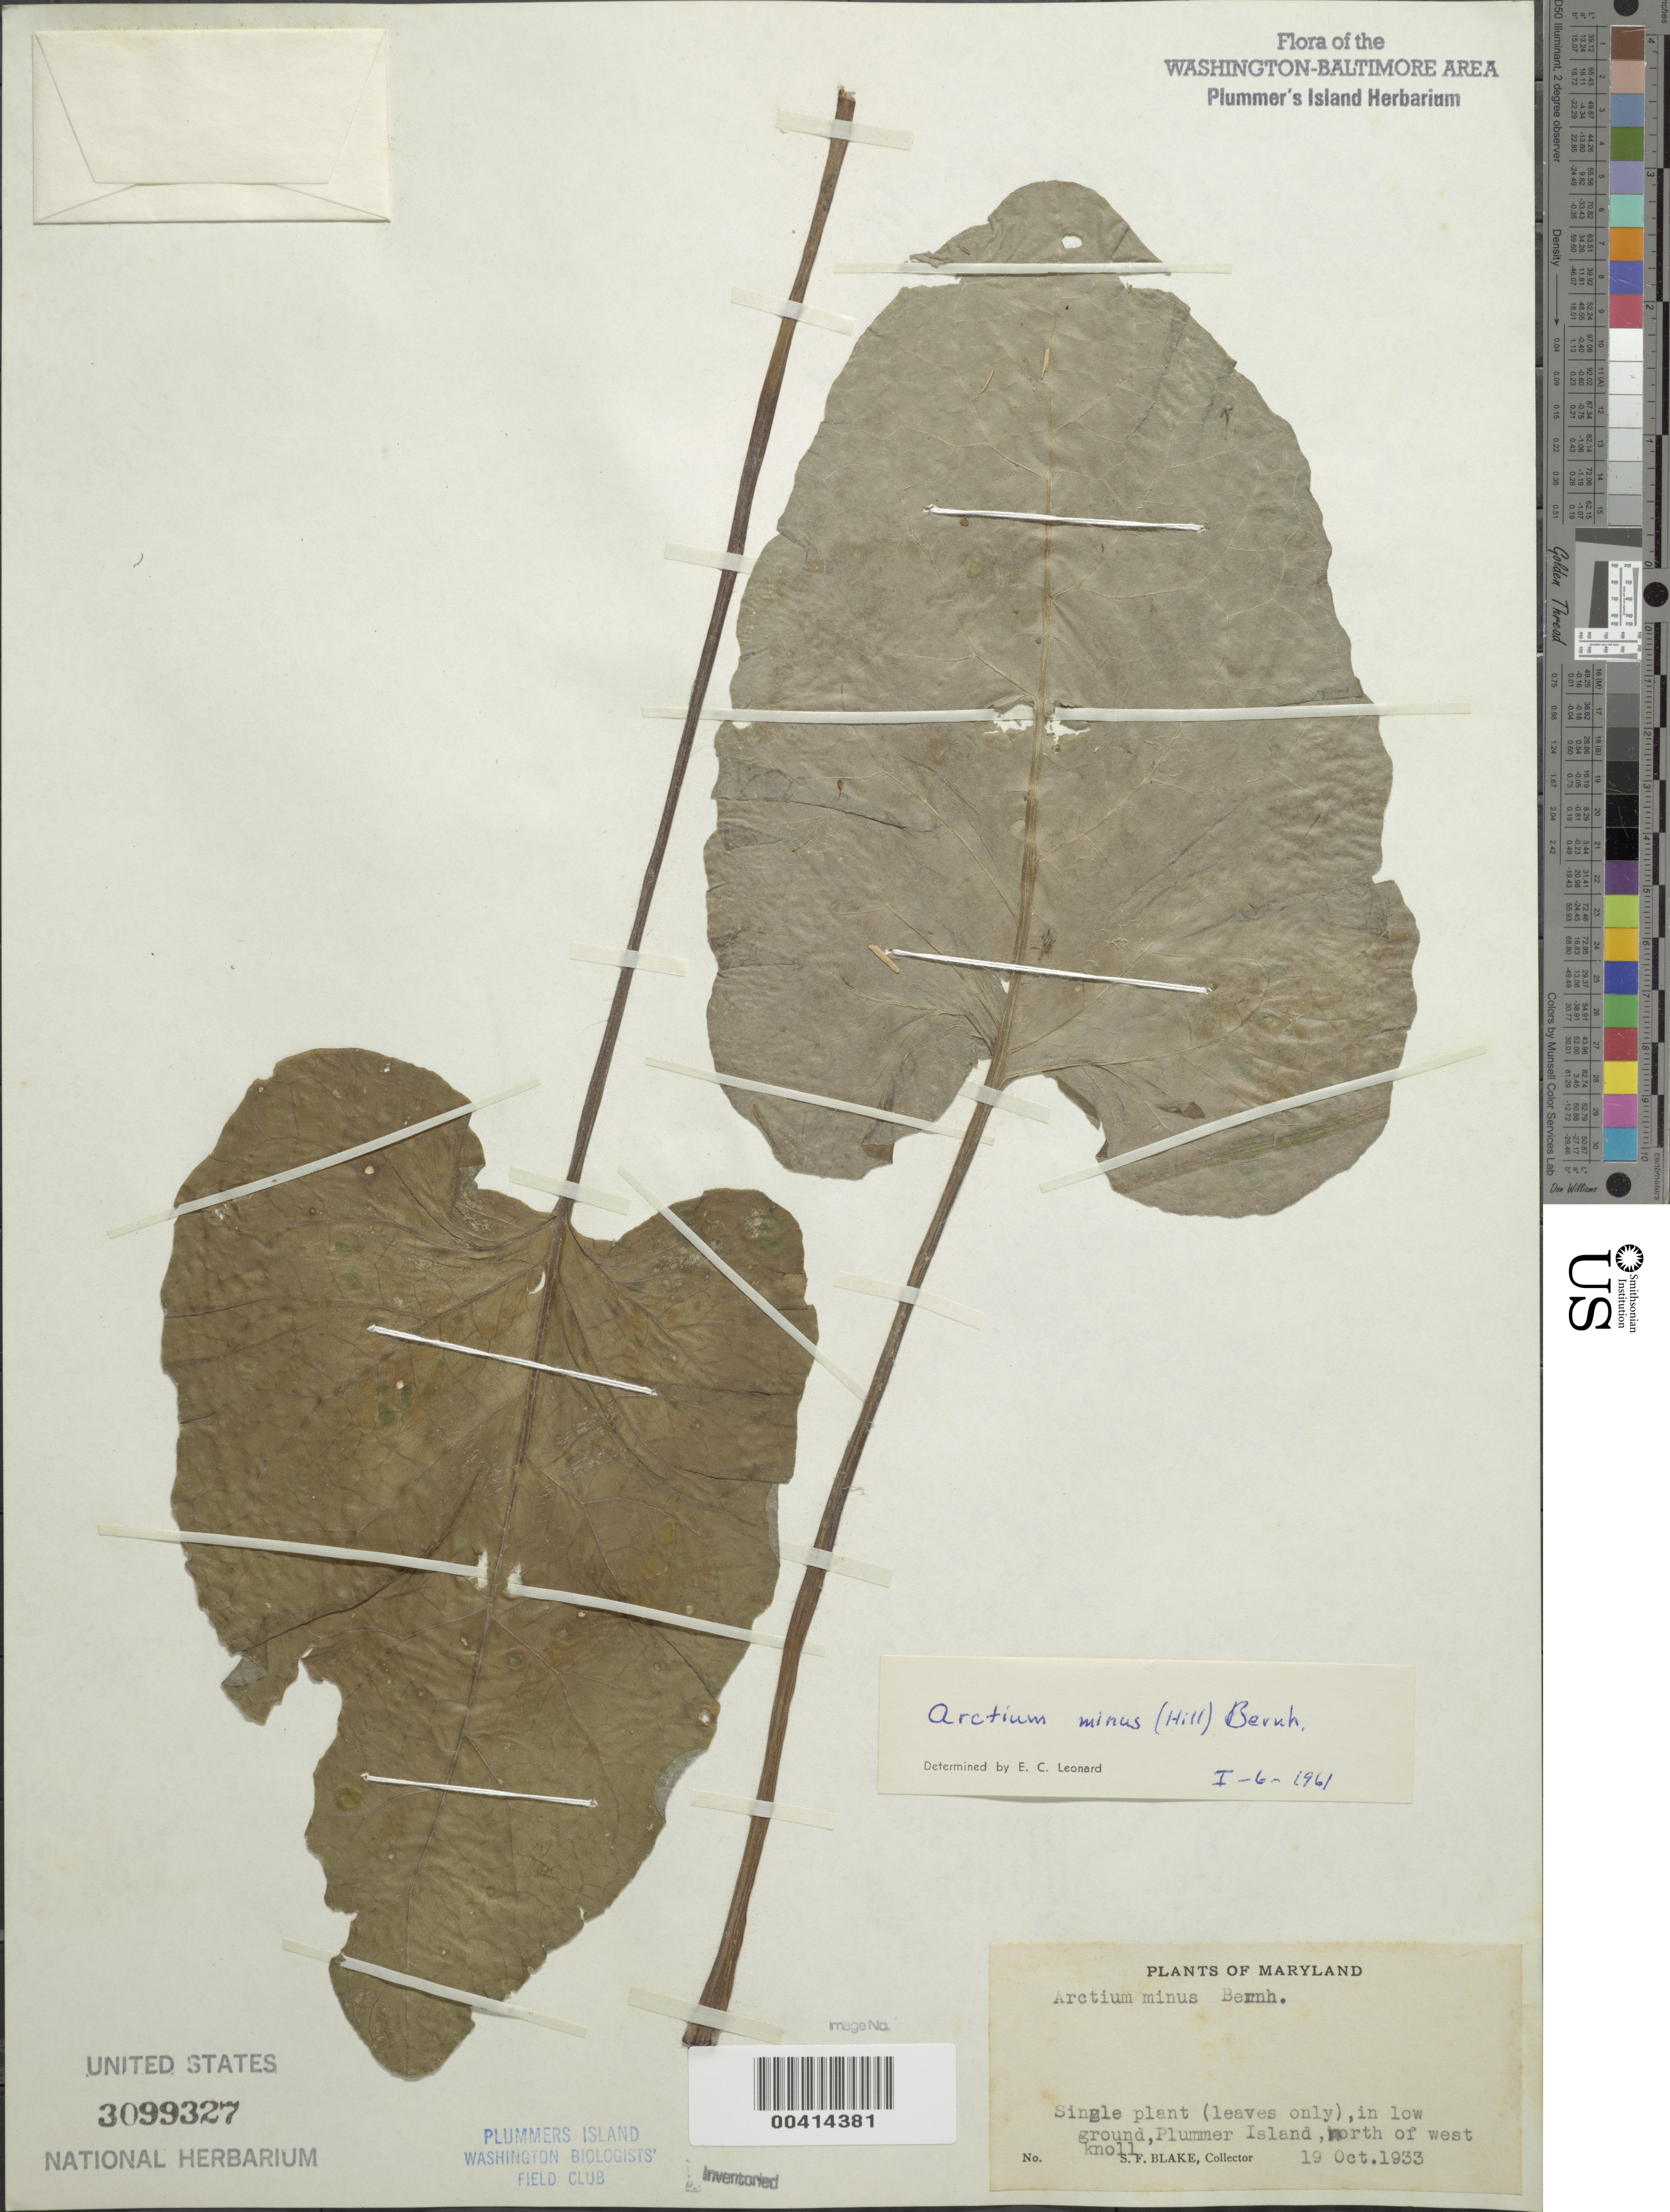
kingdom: Plantae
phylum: Tracheophyta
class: Magnoliopsida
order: Asterales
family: Asteraceae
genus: Arctium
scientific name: Arctium minus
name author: (Hill) Bernh.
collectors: S. Blake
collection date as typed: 19 Oct 1933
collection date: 1933-10-19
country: United States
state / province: Maryland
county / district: Montgomery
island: Plummers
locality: Plummer's Island; north of west knoll C. & O. Canal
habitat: Low ground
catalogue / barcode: US 3099327